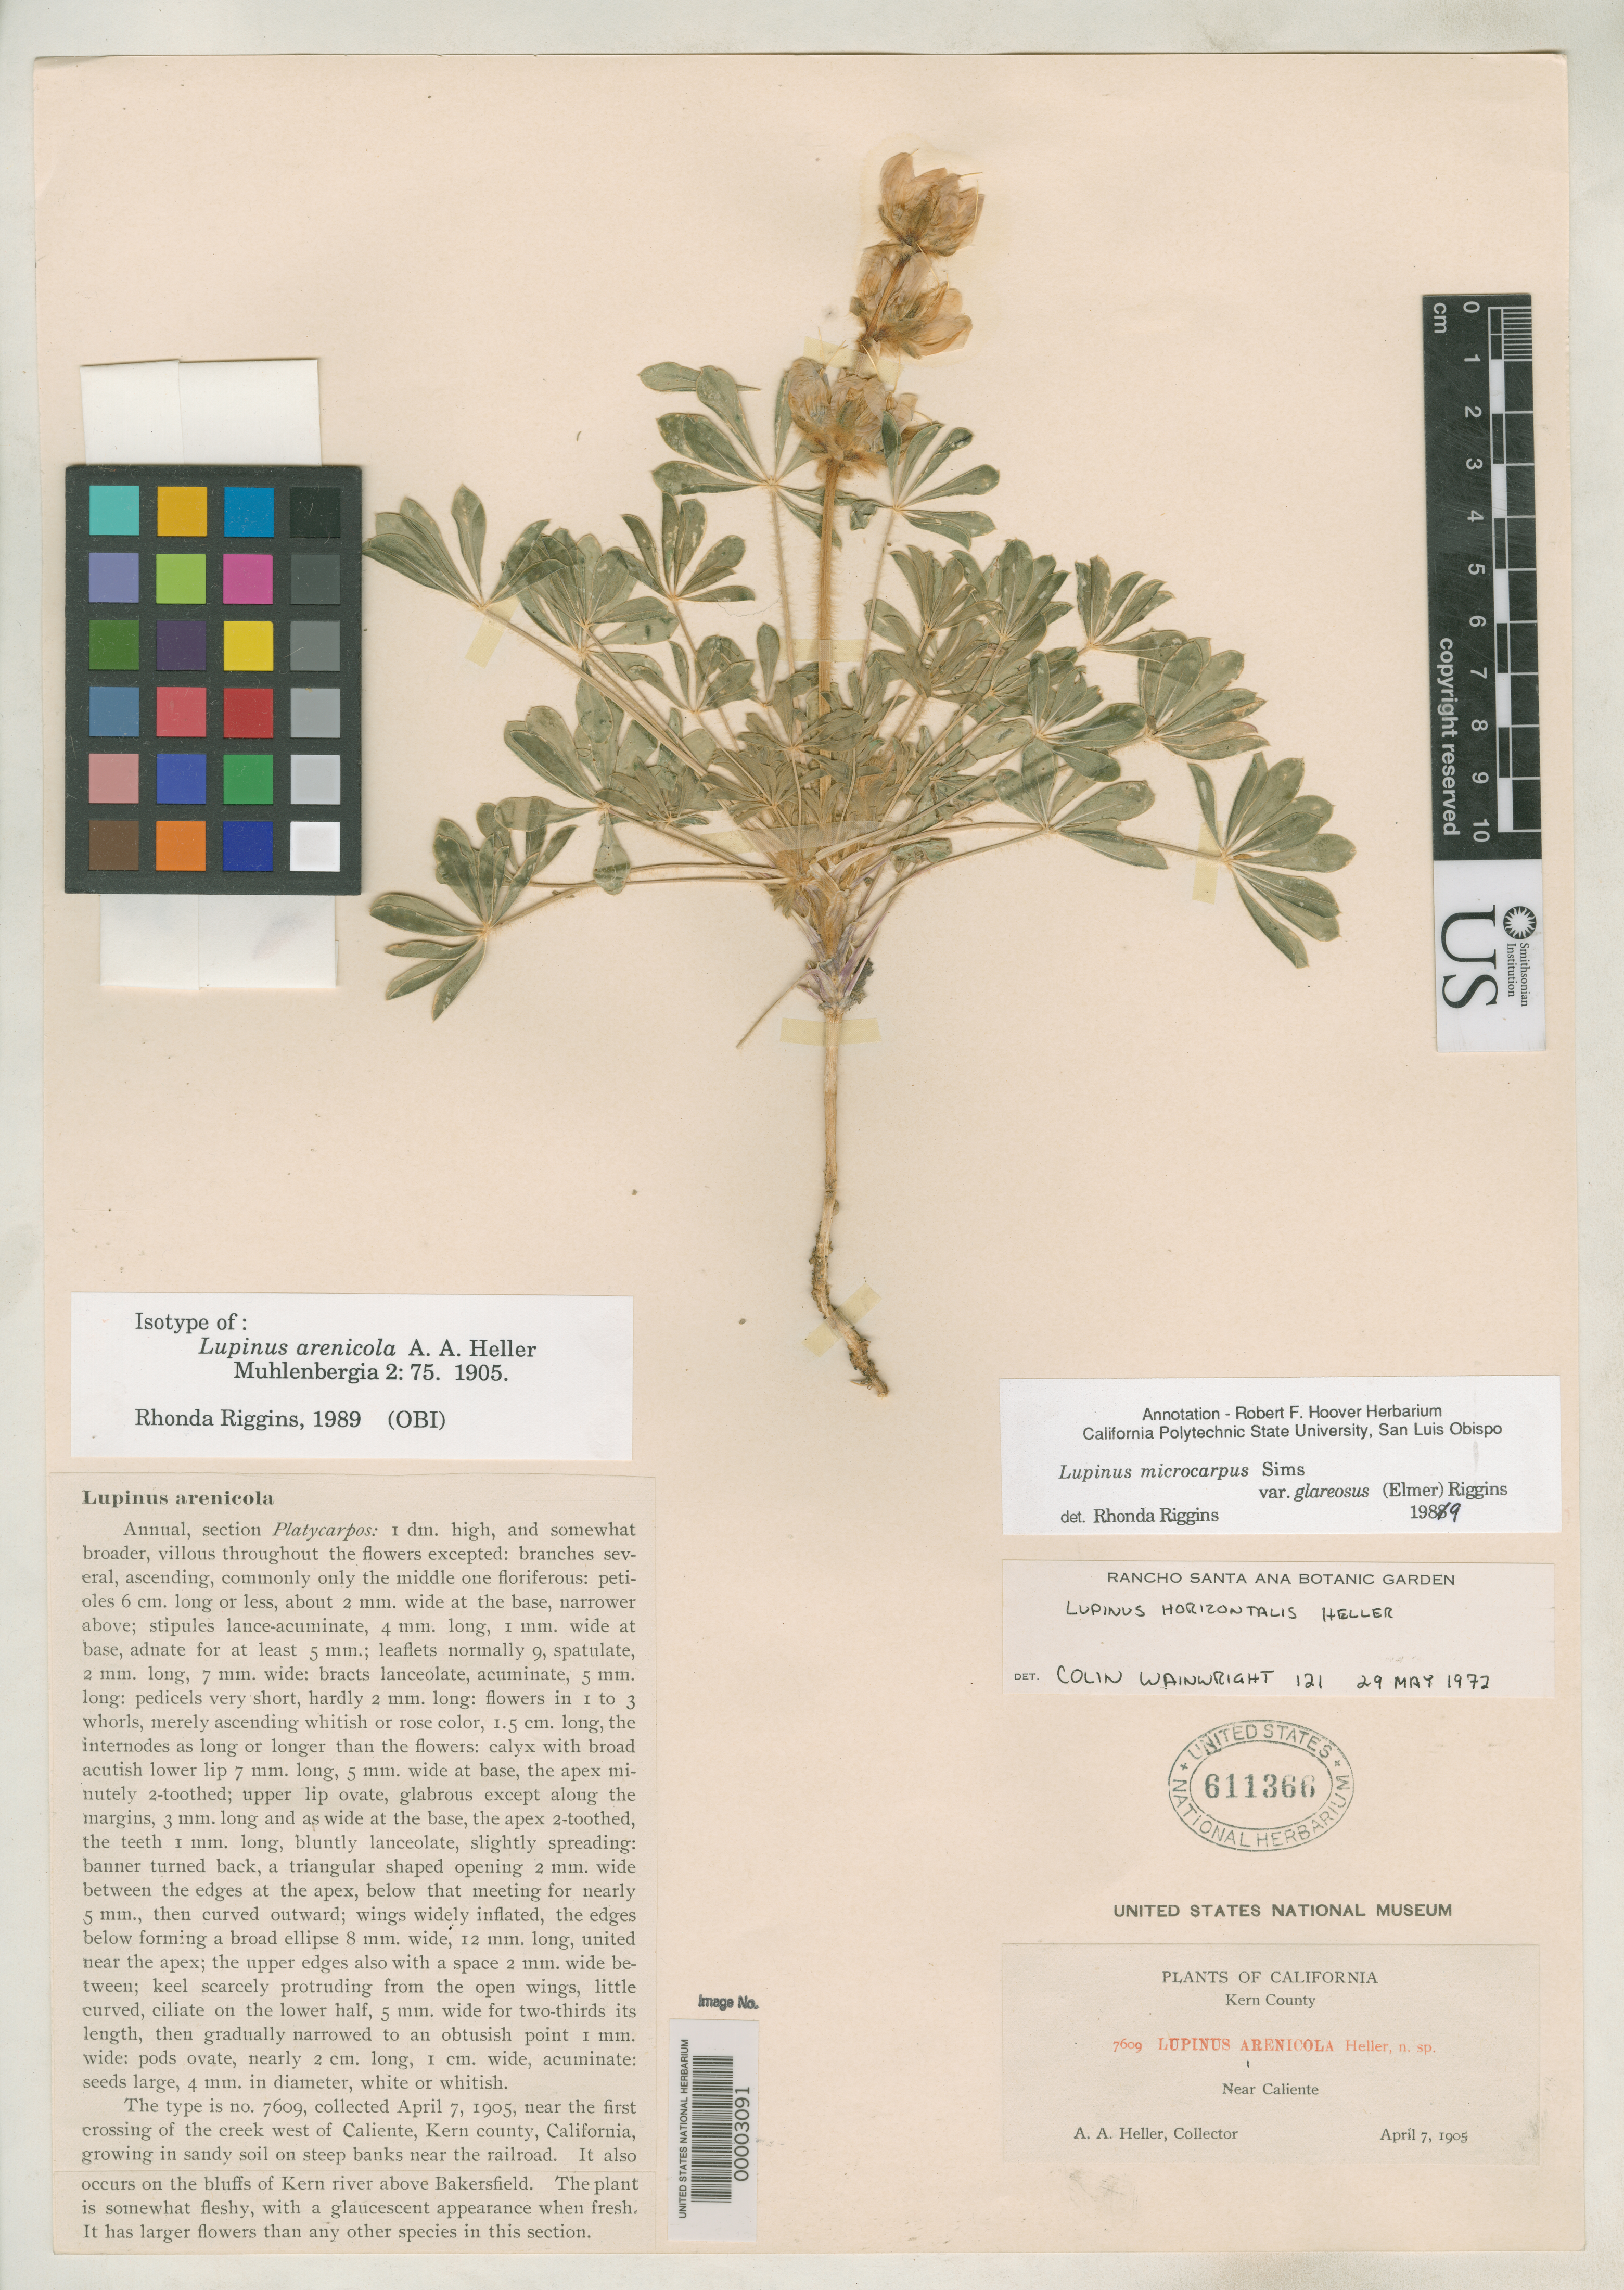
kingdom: Plantae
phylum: Tracheophyta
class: Magnoliopsida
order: Fabales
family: Fabaceae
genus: Lupinus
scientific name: Lupinus arenicola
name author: A. Heller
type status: Isotype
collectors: A. A. Heller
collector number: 7609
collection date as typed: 07 Apr 1905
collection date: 1905-04-07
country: United States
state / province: California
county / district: Kern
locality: West of Caliente.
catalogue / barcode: US 611366